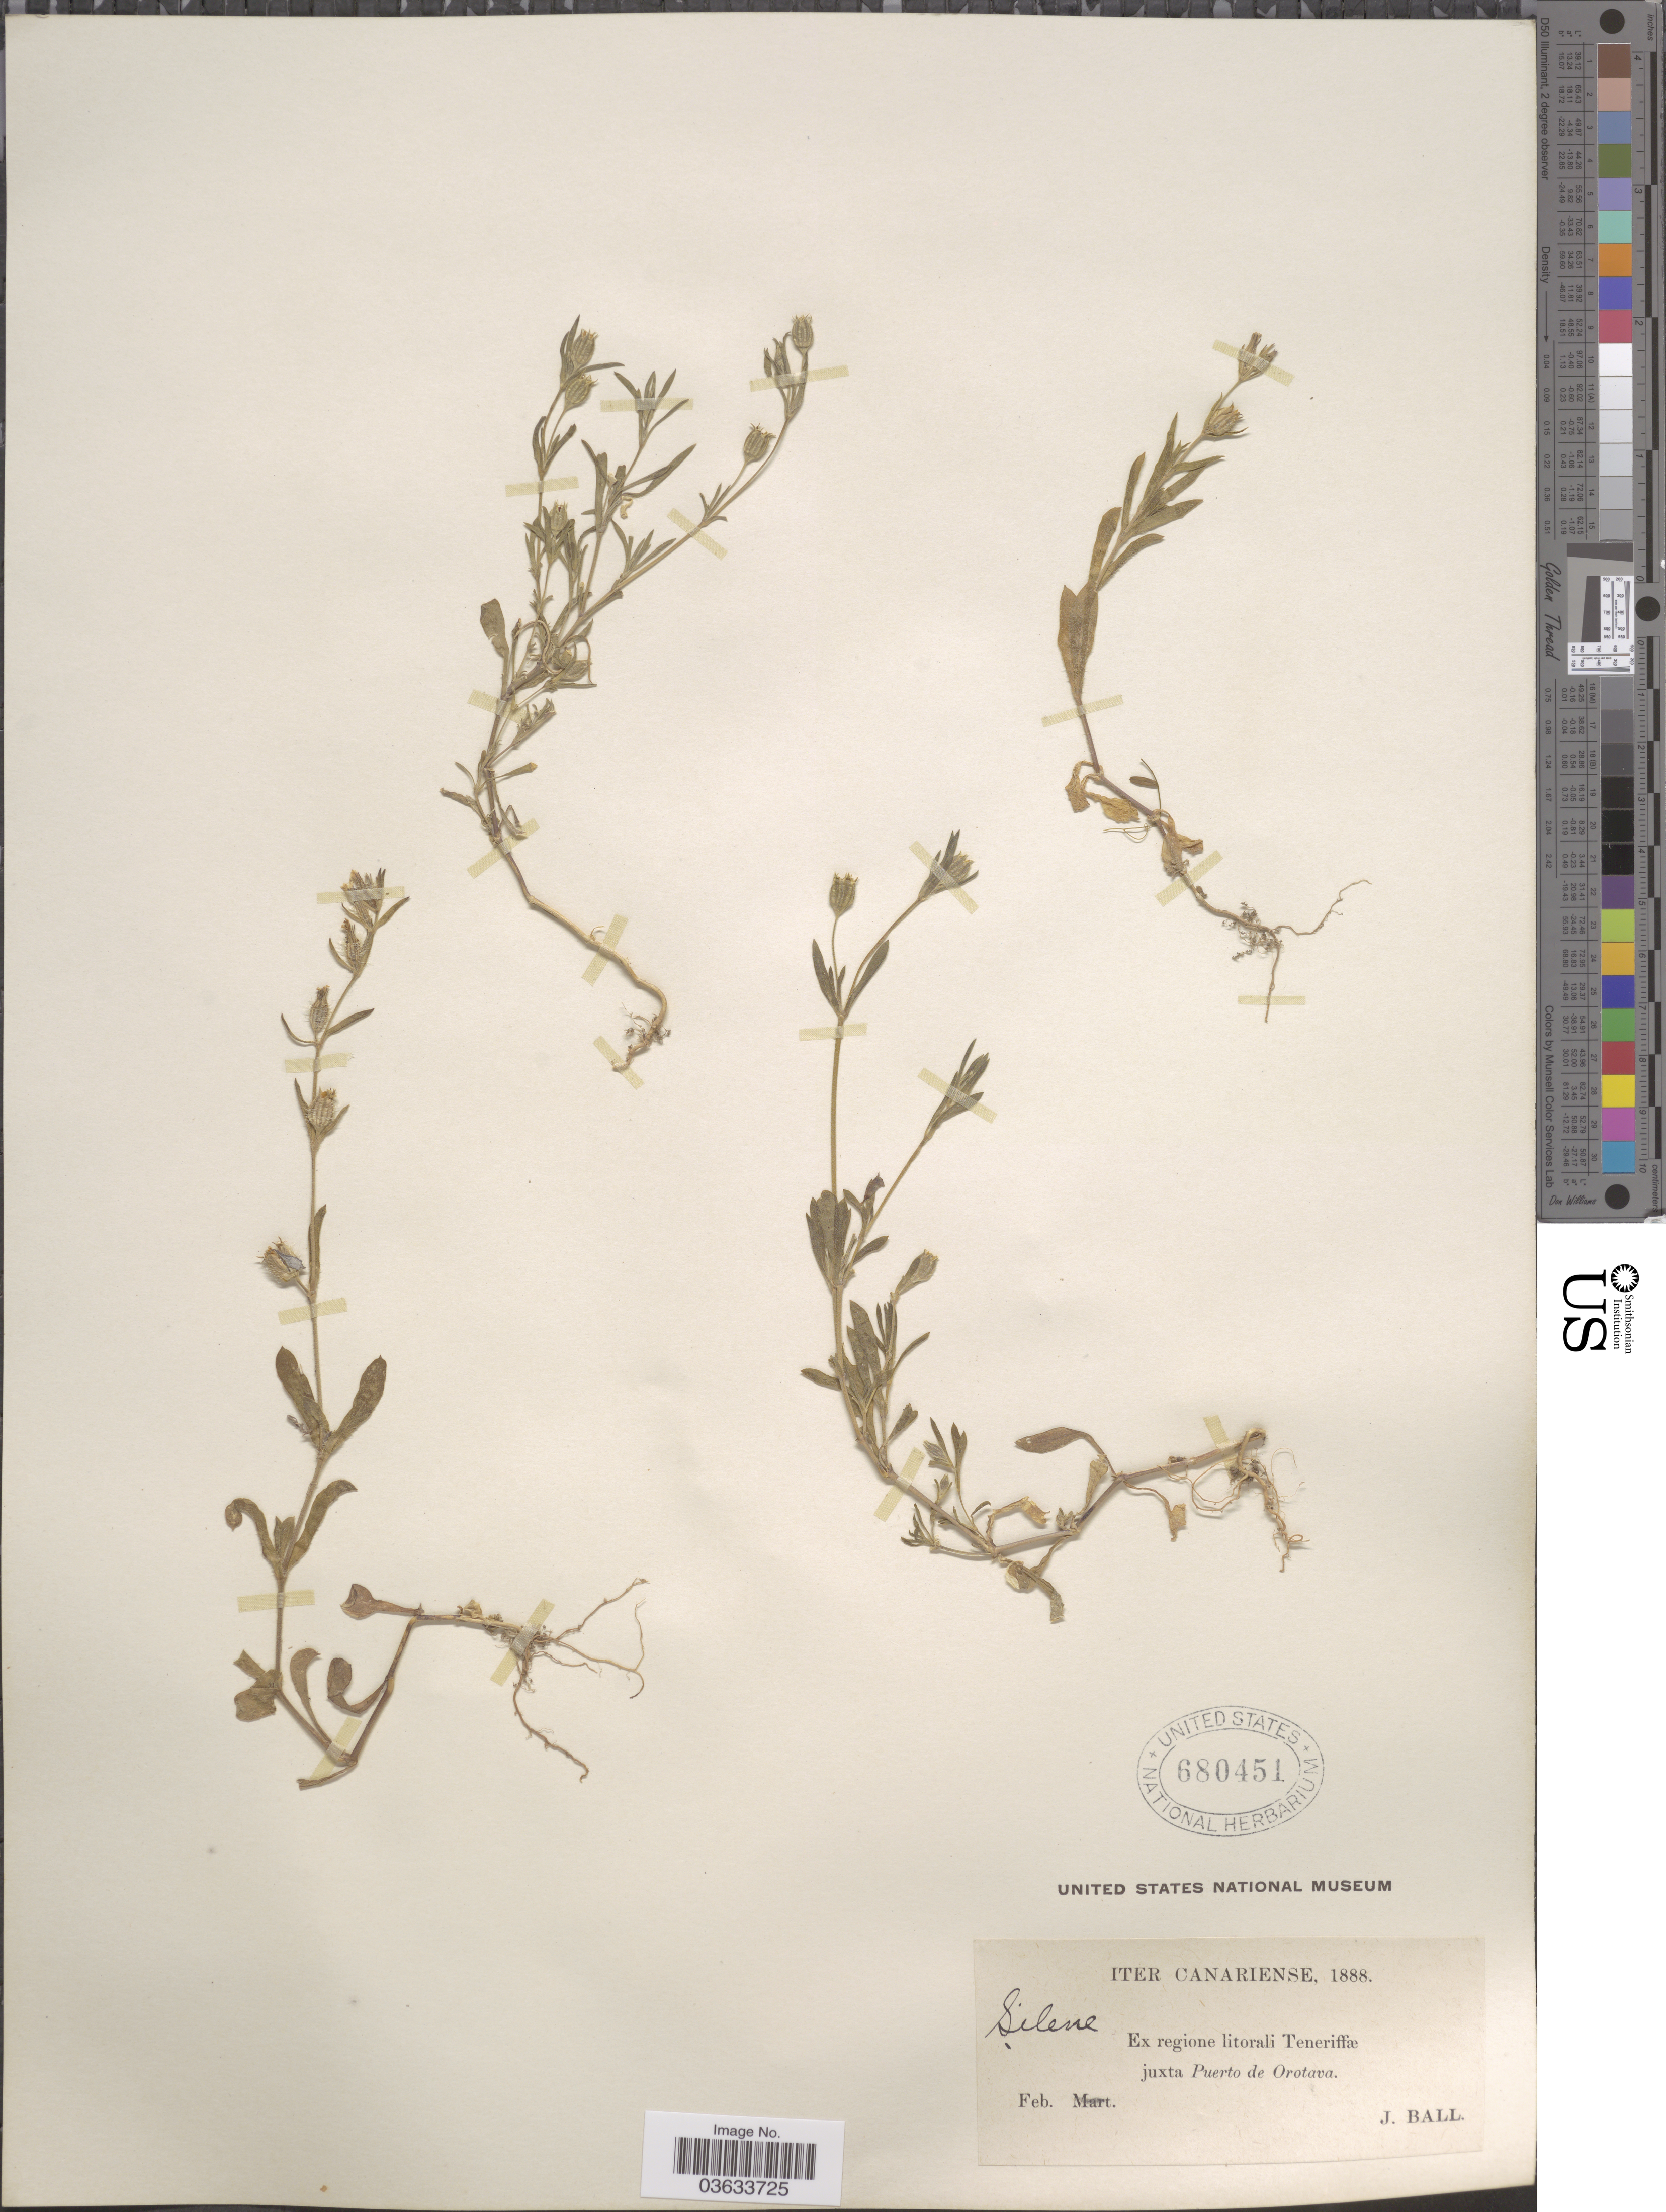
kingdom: Plantae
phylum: Tracheophyta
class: Magnoliopsida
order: Caryophyllales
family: Caryophyllaceae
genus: Silene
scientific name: Silene sp.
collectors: J. Ball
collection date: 1888-02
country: Spain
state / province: Canarias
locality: Ex regione litorali Teneriffæ juxta Puerto de Orotava.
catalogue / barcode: US 680451